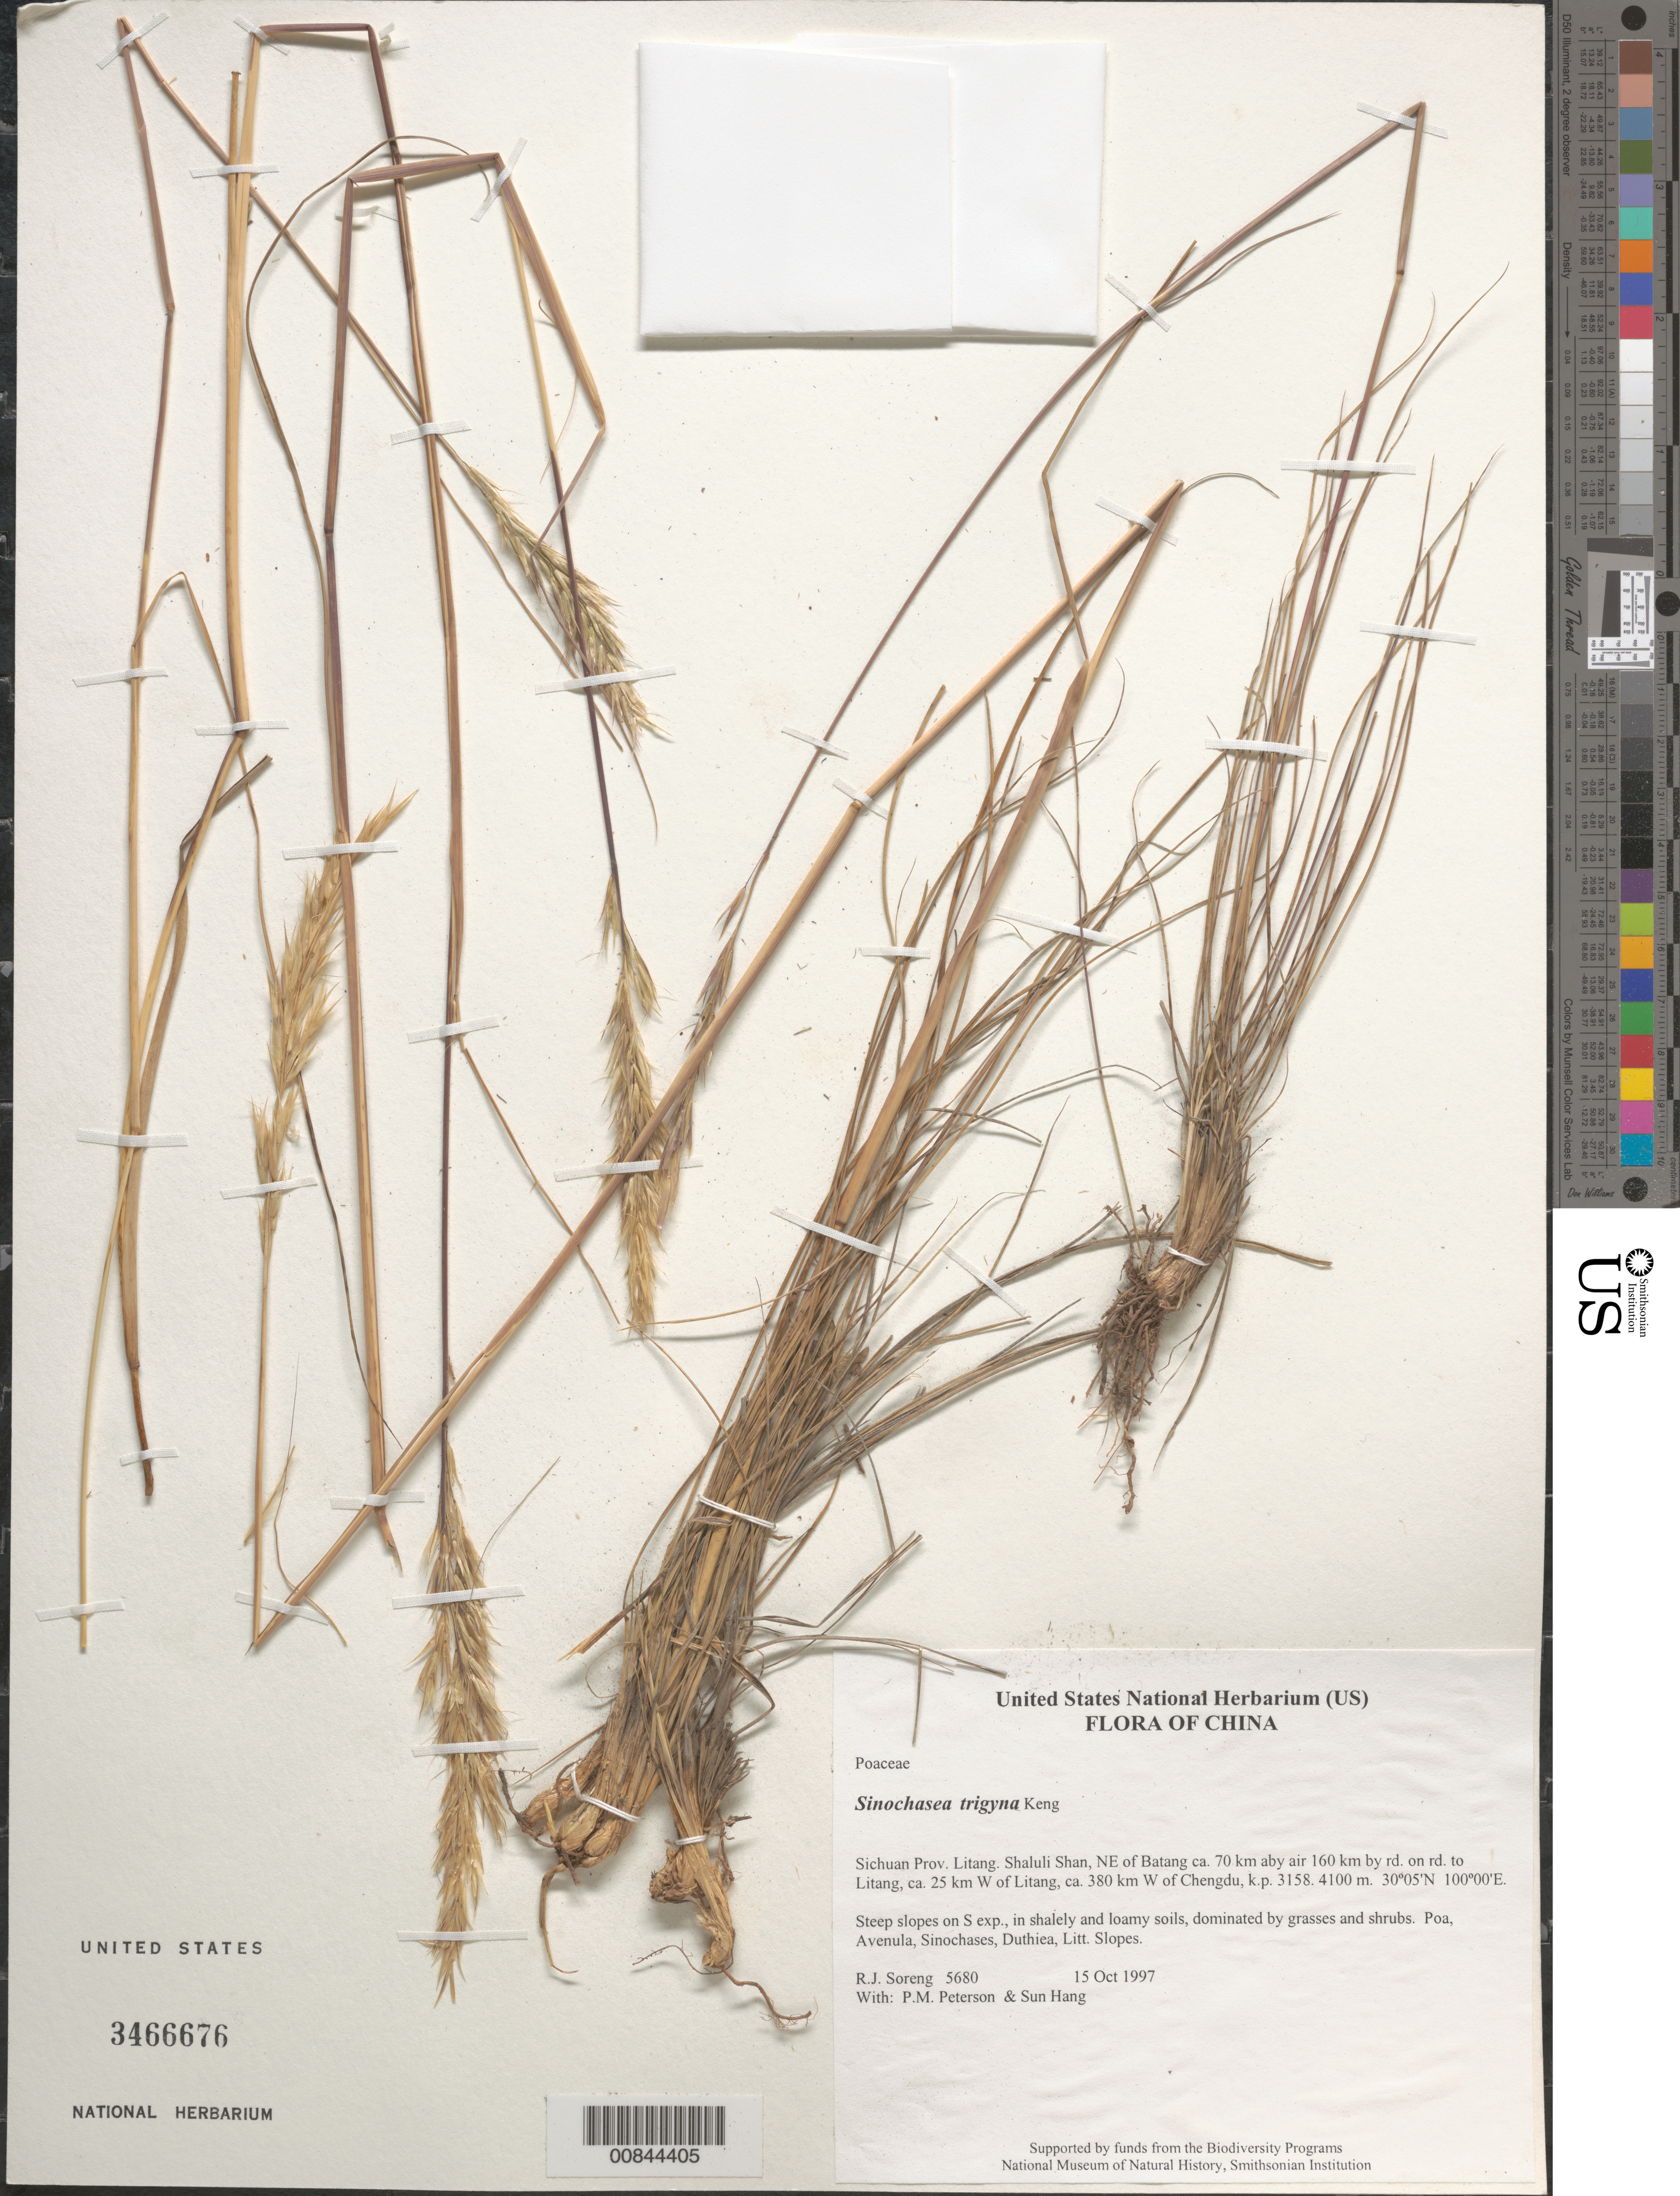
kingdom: Plantae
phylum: Tracheophyta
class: Liliopsida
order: Poales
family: Poaceae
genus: Sinochasea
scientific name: Sinochasea trigyna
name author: Keng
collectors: R. J. Soreng, P. M. Peterson & Sun Hang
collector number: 5680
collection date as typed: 15 Oct 1997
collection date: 1997-10-15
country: China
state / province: Sichuan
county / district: Litang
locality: Shaluli Shan, NE of Batang ca. 70 km aby air 160 km by rd. on rd. to Litang, ca. 25 km W of Litang, ca. 380 km W of Chengdu, k.p. 3158.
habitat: Steep slopes on S exp., in shalely and loamy soils, dominated by grasses and shrubs. Poa, Avenula, Sinochases, Duthiea, Litt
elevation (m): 4100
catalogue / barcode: US 3466676